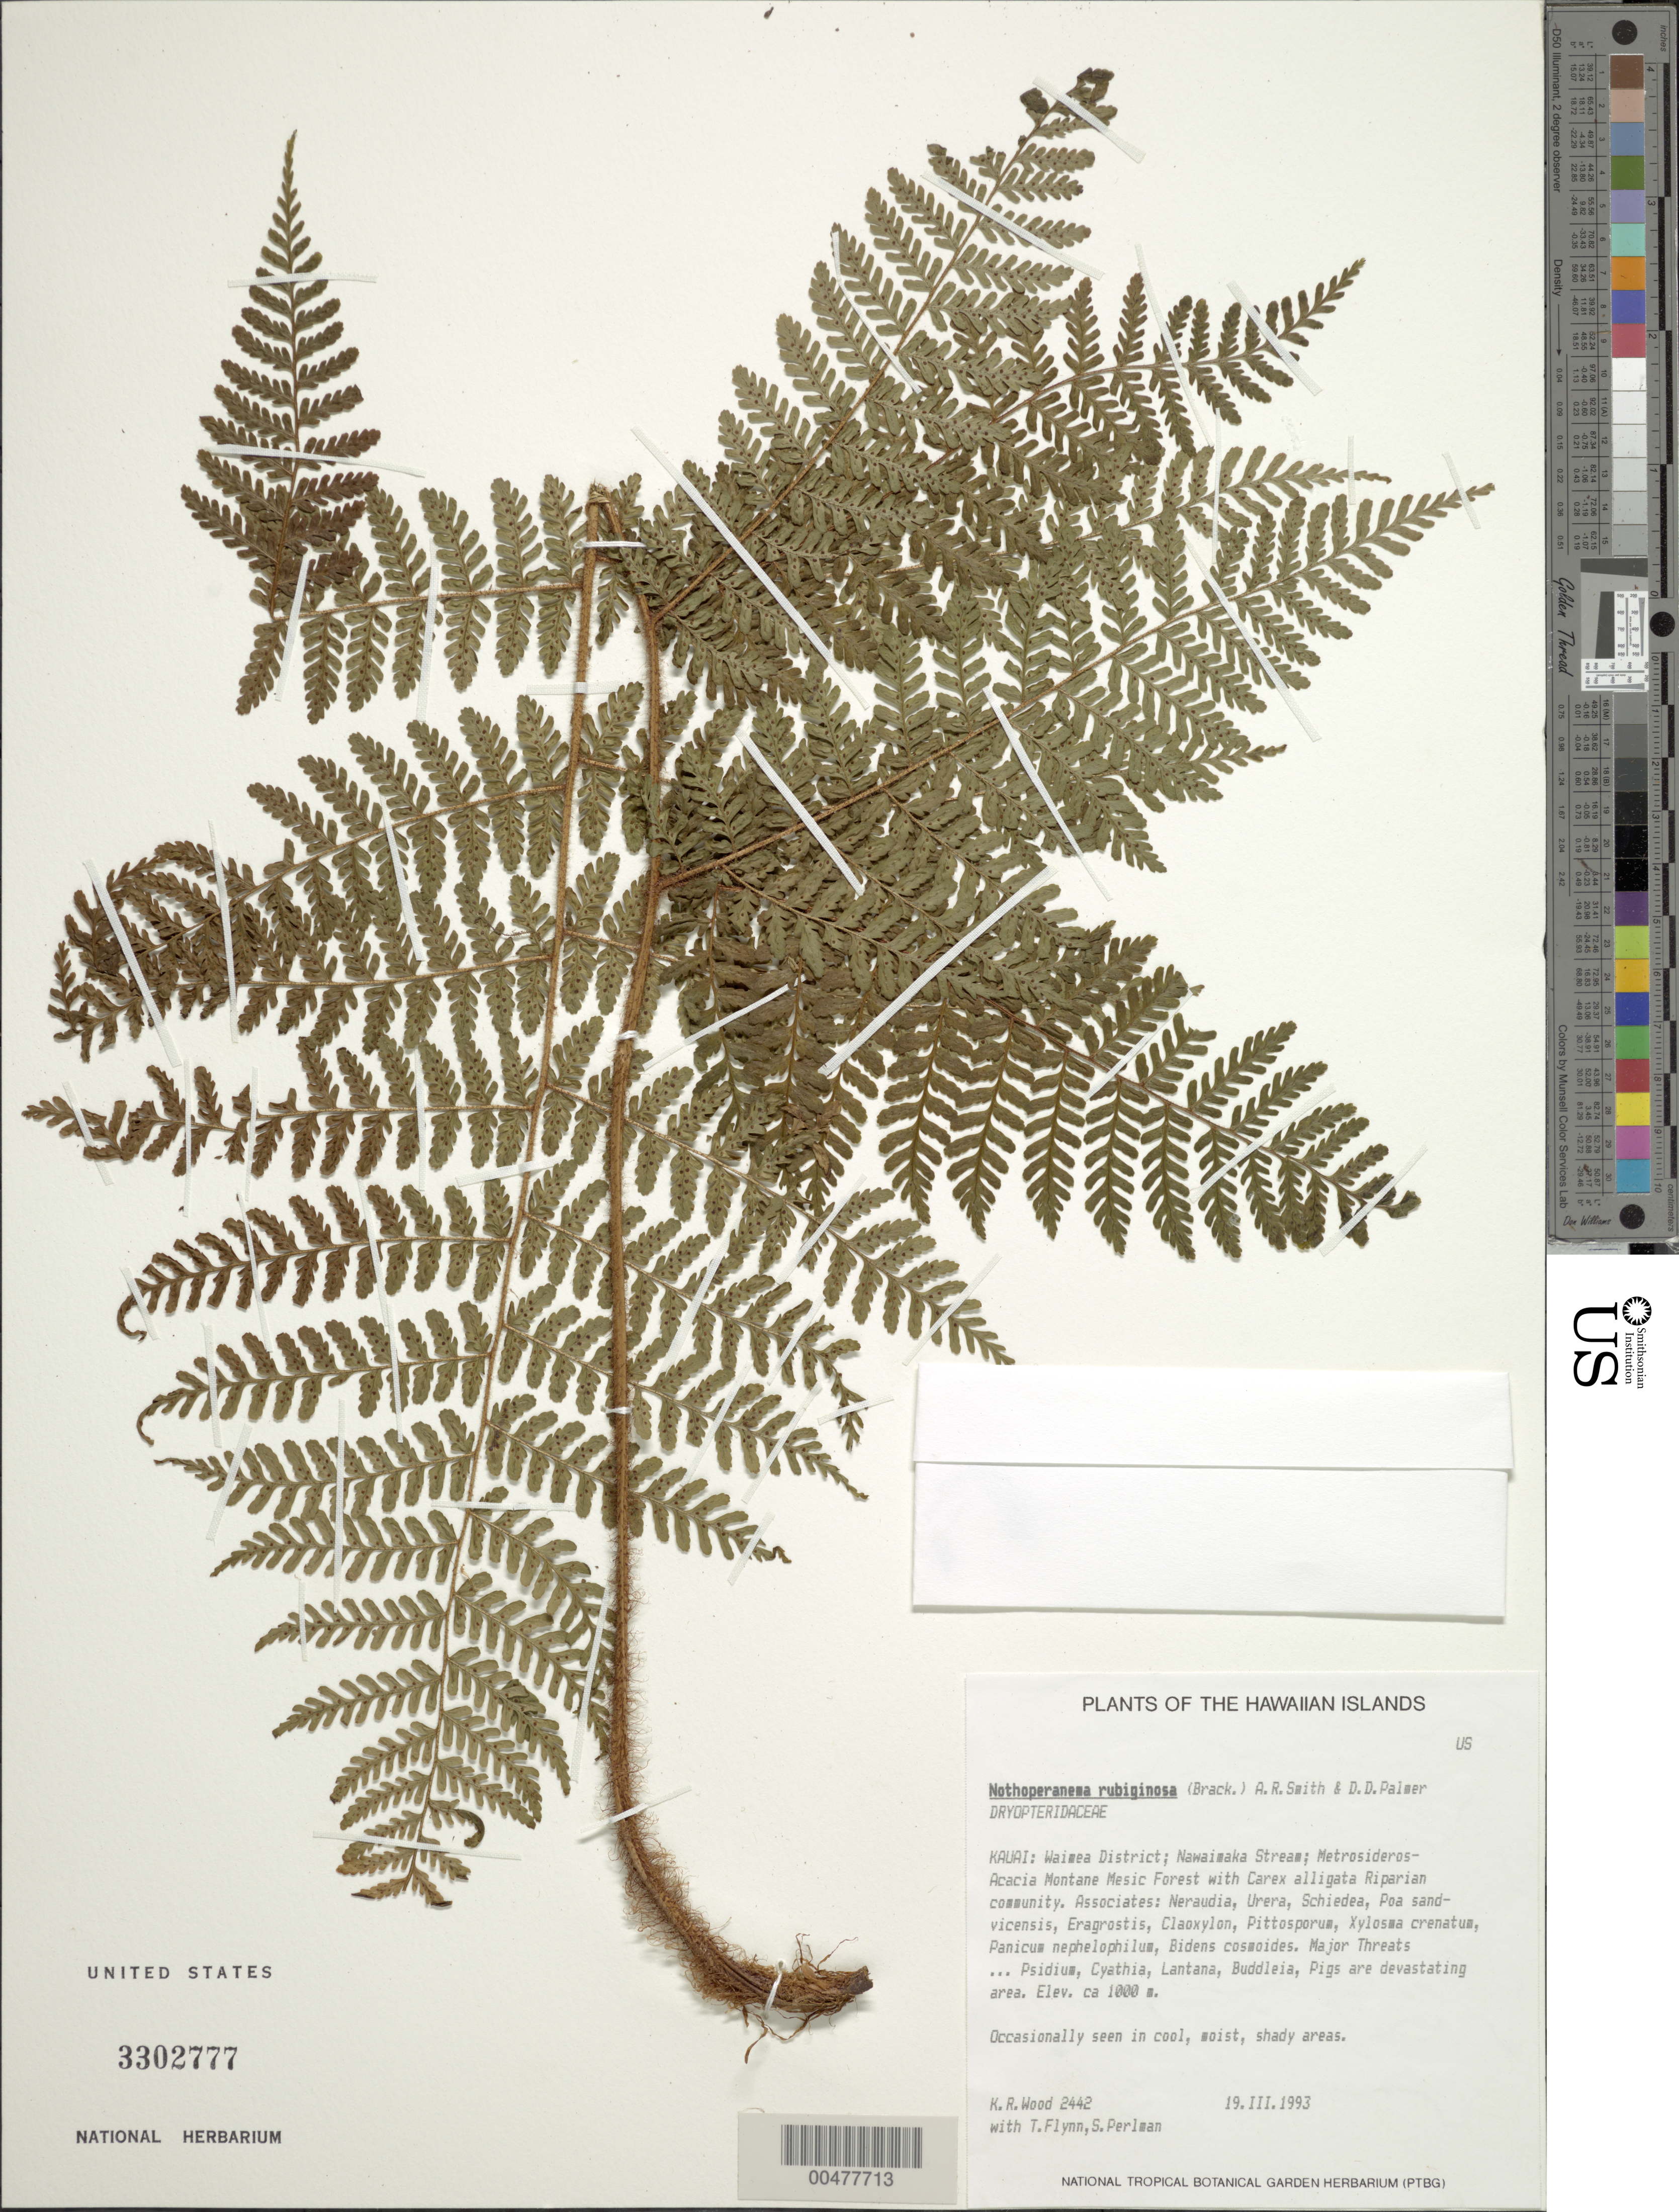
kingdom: Plantae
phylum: Tracheophyta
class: Polypodiopsida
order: Polypodiales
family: Dryopteridaceae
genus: Dryopteris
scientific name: Dryopteris rubiginosa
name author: (Brack.) Kuntze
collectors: K. R. Wood, T. W. Flynn & S. P. Perlman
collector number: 2442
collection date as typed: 19 Mar 1993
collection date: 1993-03-19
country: United States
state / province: Hawaii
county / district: Kauai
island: Kaua'i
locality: Waimea Dist., Nawaimaka Stream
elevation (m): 1000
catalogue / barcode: US 3302777